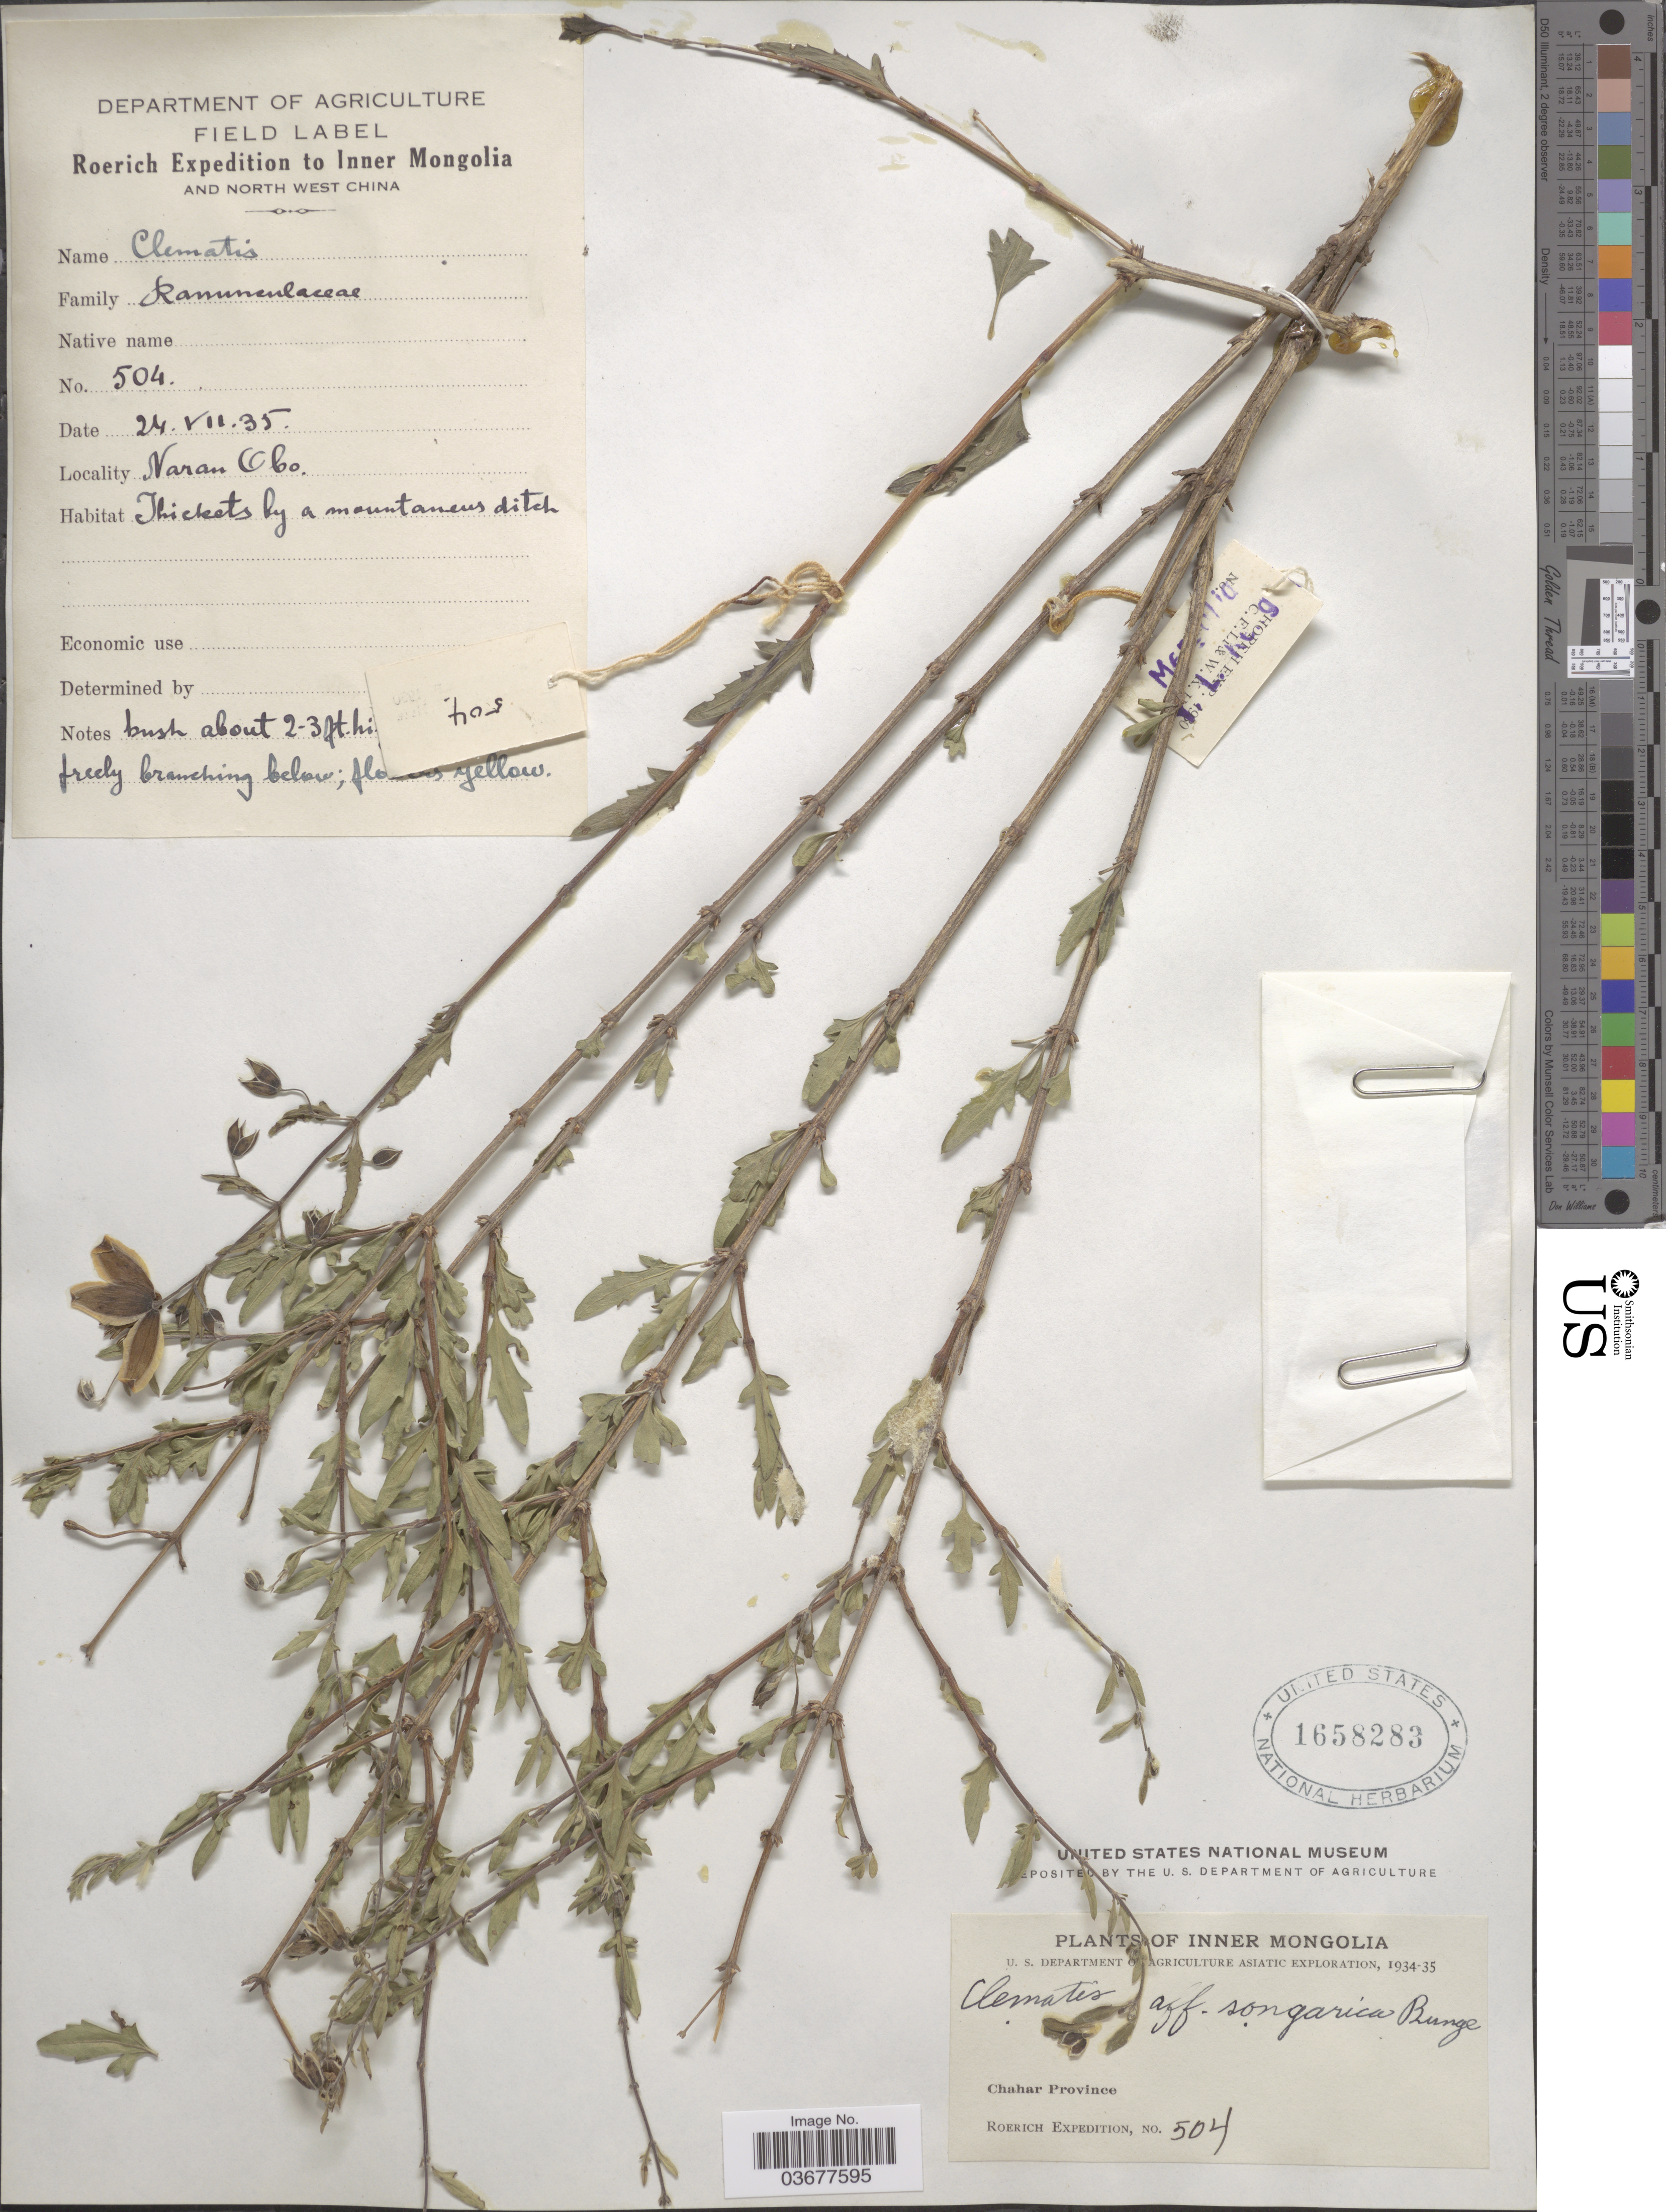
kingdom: Plantae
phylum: Tracheophyta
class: Magnoliopsida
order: Ranunculales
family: Ranunculaceae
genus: Clematis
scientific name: Clematis songarica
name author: Siev. & Steud.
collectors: Roerich Expedition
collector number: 504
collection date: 1935-07-24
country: China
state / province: Nei Monggol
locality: Inner Mongolia. Chahar Province. Naran Obo.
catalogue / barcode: US 1658283